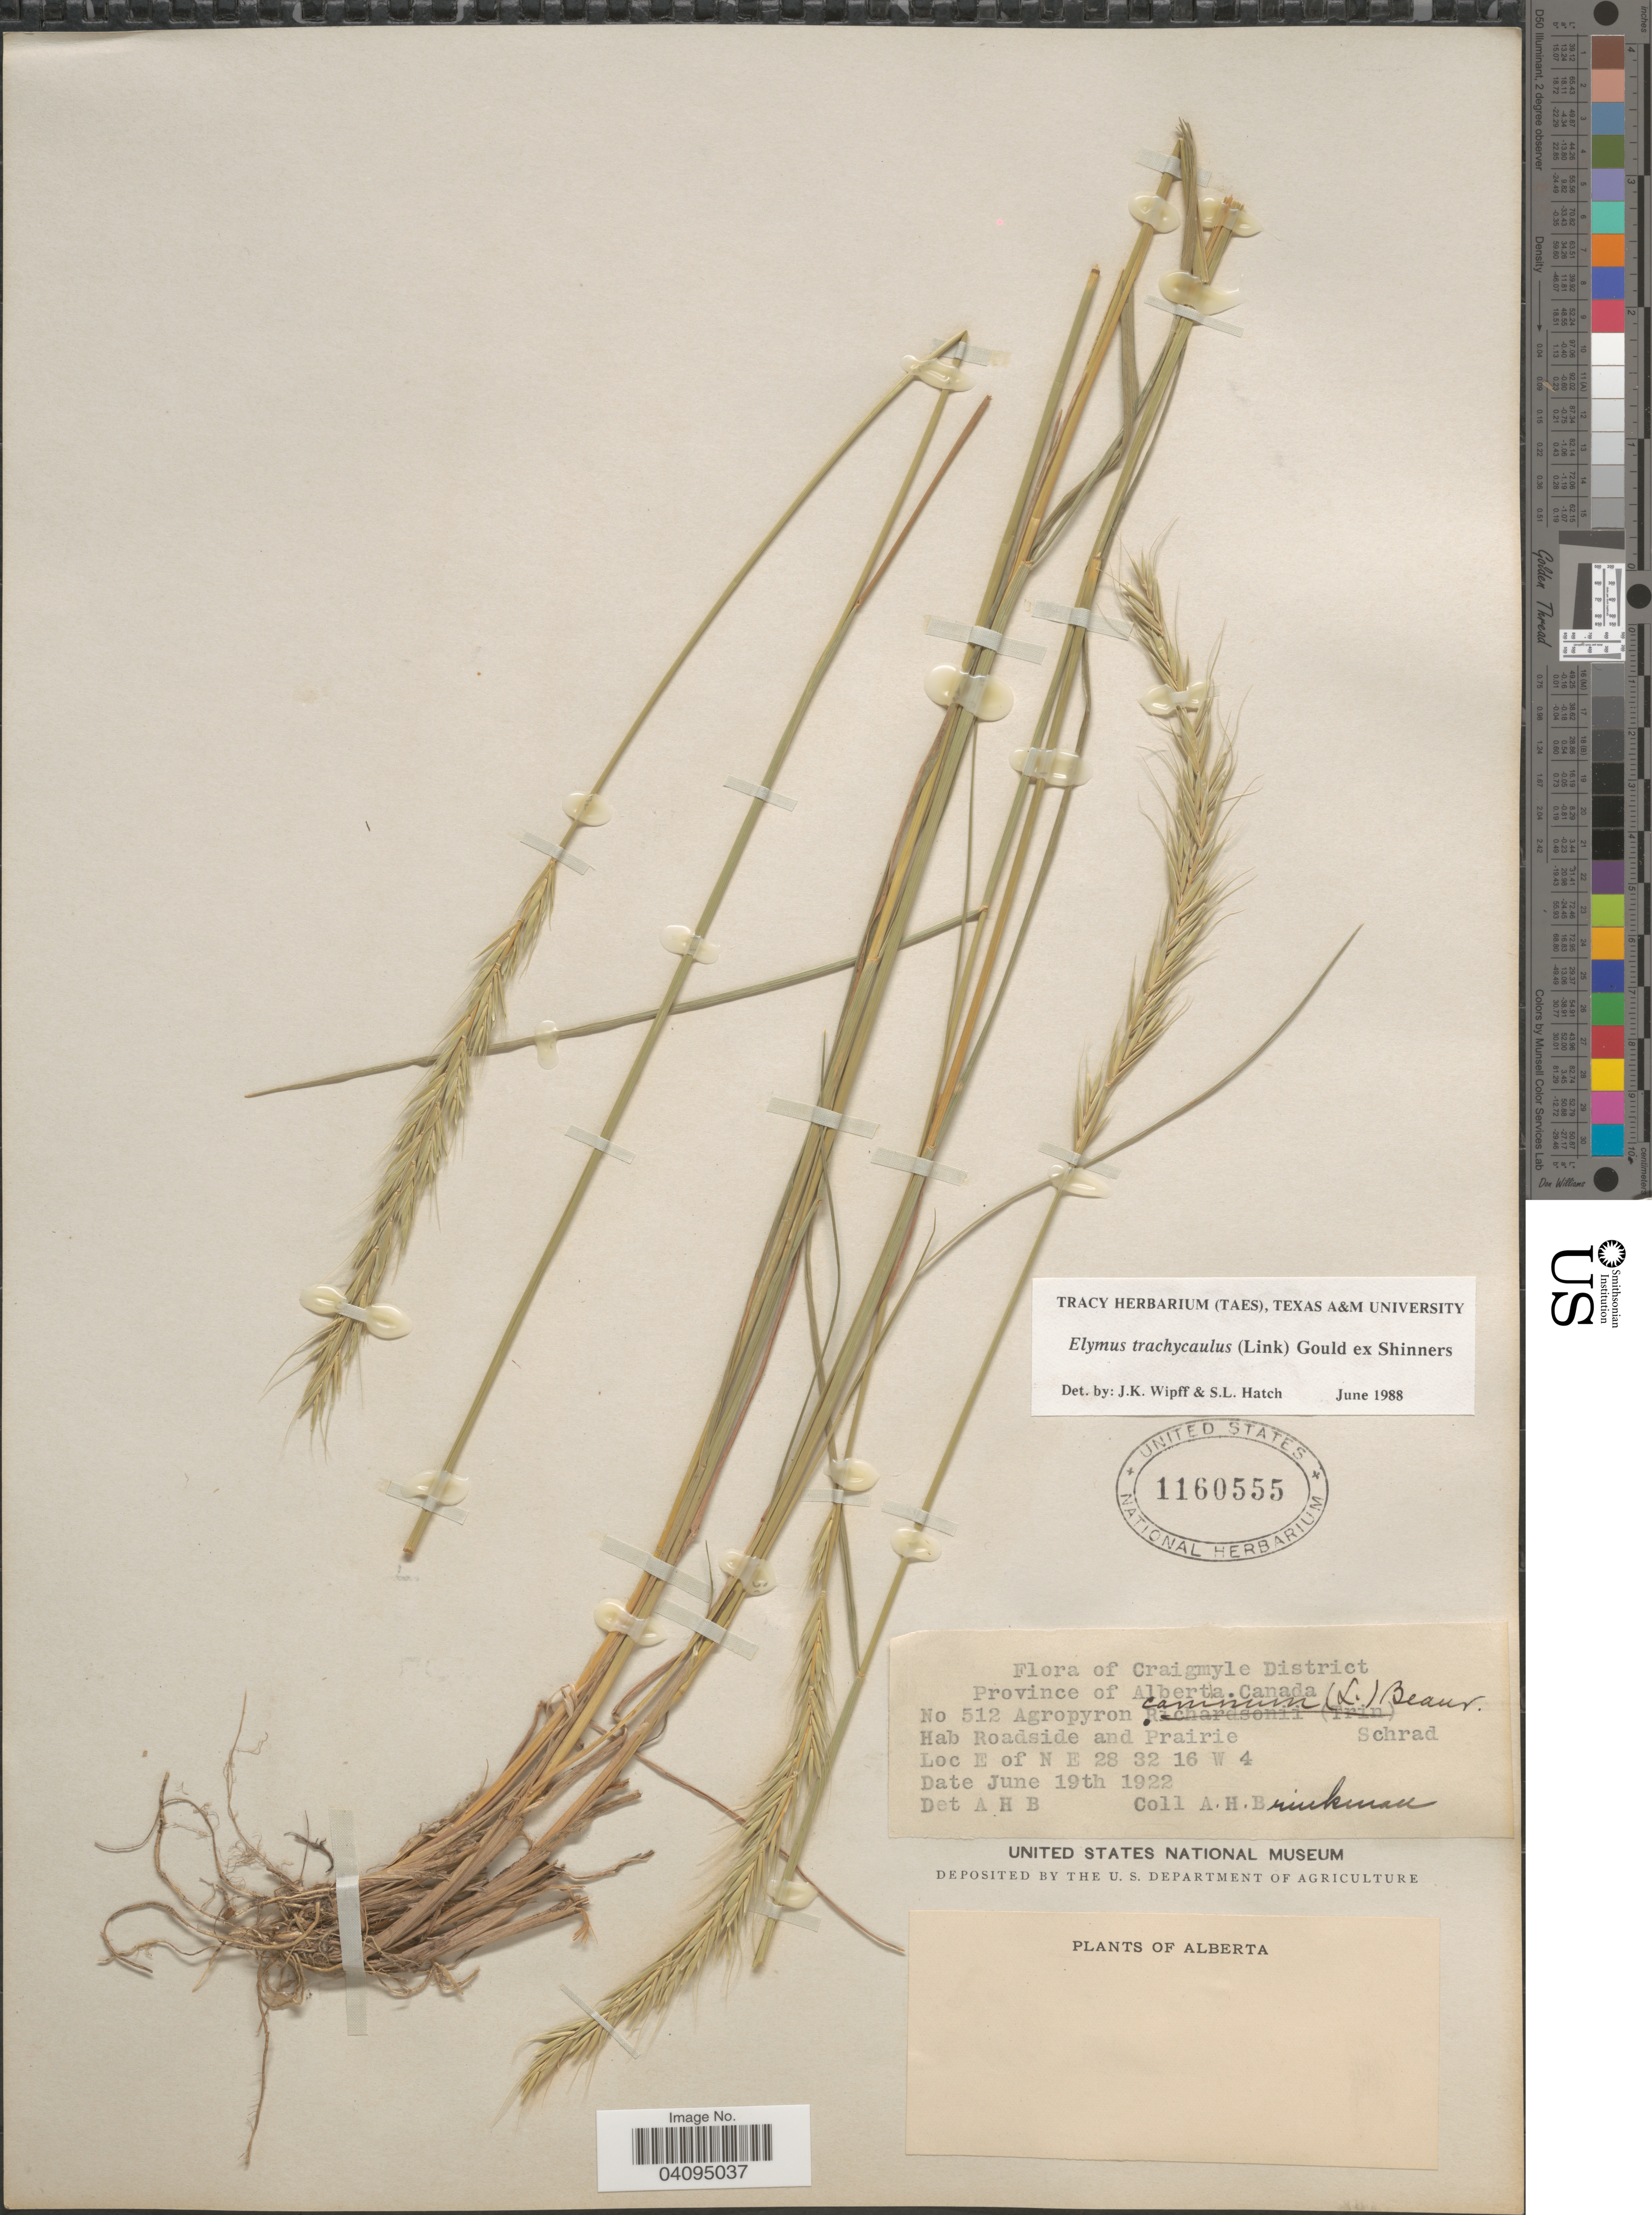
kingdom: Plantae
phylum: Tracheophyta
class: Liliopsida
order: Poales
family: Poaceae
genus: Elymus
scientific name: Elymus trachycaulus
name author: (Link) Gould ex Shinners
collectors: A. Brinkman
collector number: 512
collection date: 1922-06-19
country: Canada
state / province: Alberta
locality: Craigmyle District. E of N E 28 32 16 W 4.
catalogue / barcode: US 1160555